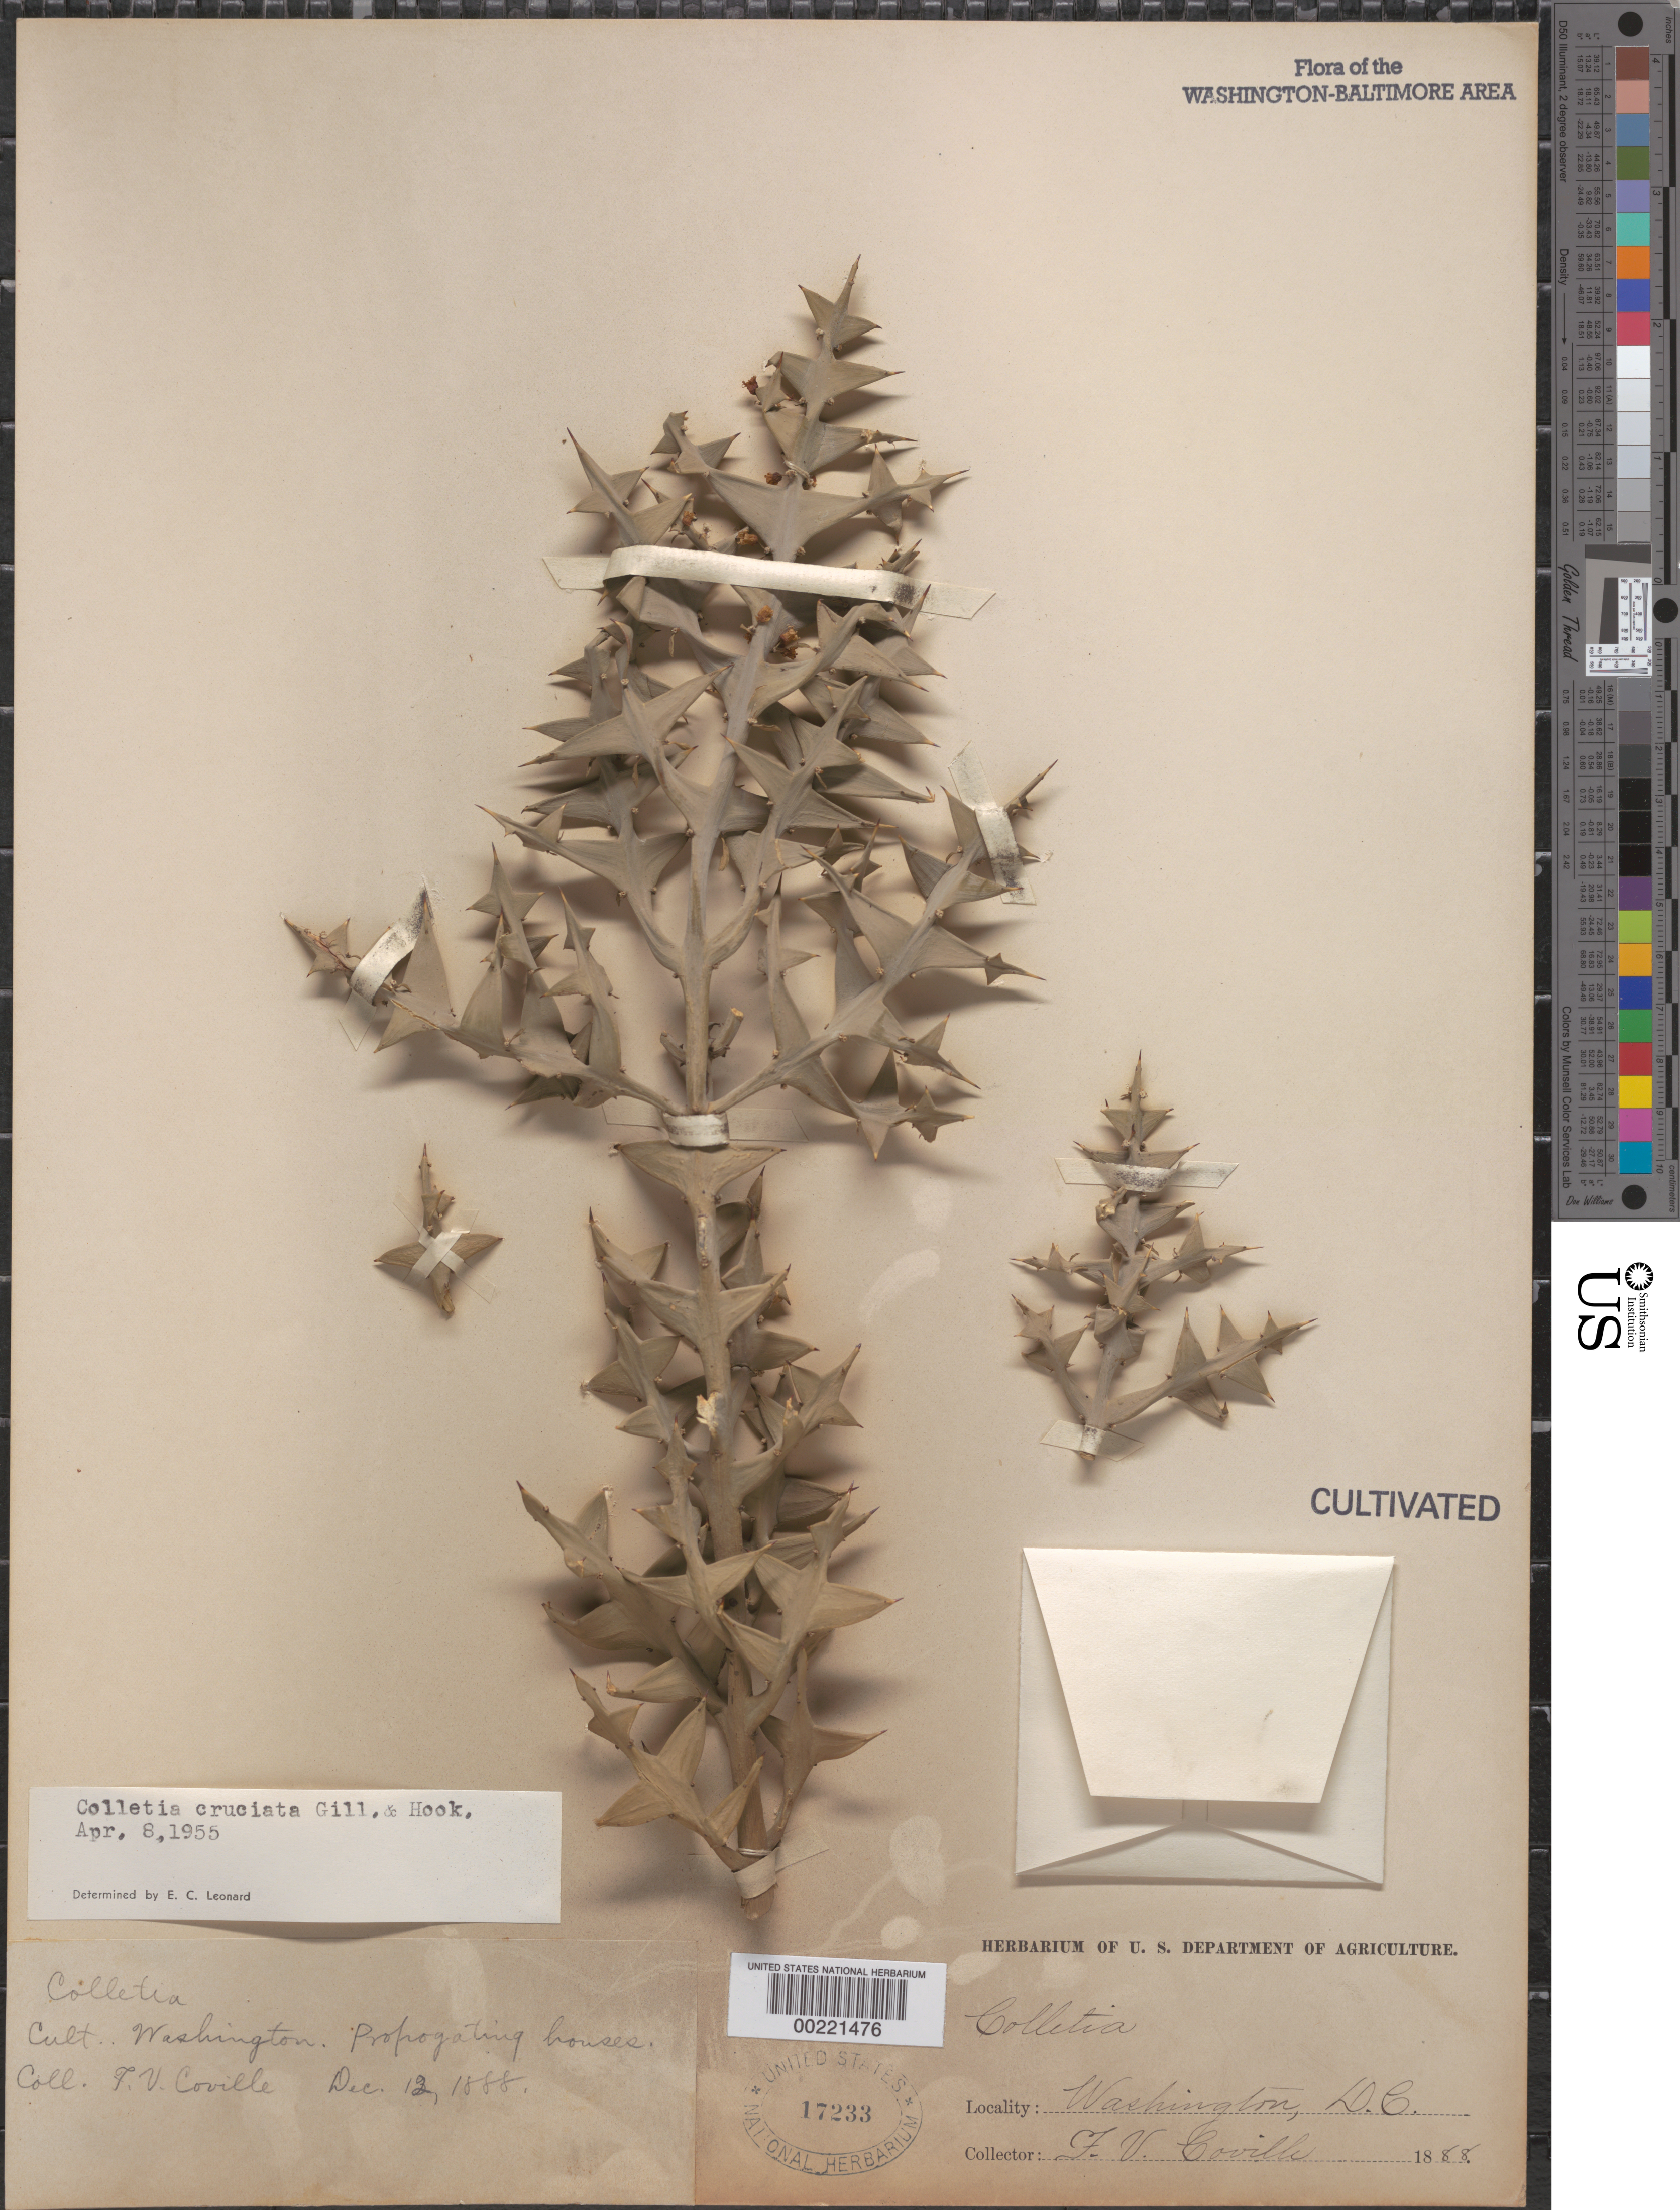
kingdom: Plantae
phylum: Tracheophyta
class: Magnoliopsida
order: Rosales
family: Rhamnaceae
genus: Colletia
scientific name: Colletia cruciata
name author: Gillies & Hook.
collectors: F. V. Coville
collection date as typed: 12 Dec 1888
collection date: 1888-12-12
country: United States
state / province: District of Columbia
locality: Washington, Propogating Houses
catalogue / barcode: US 17233